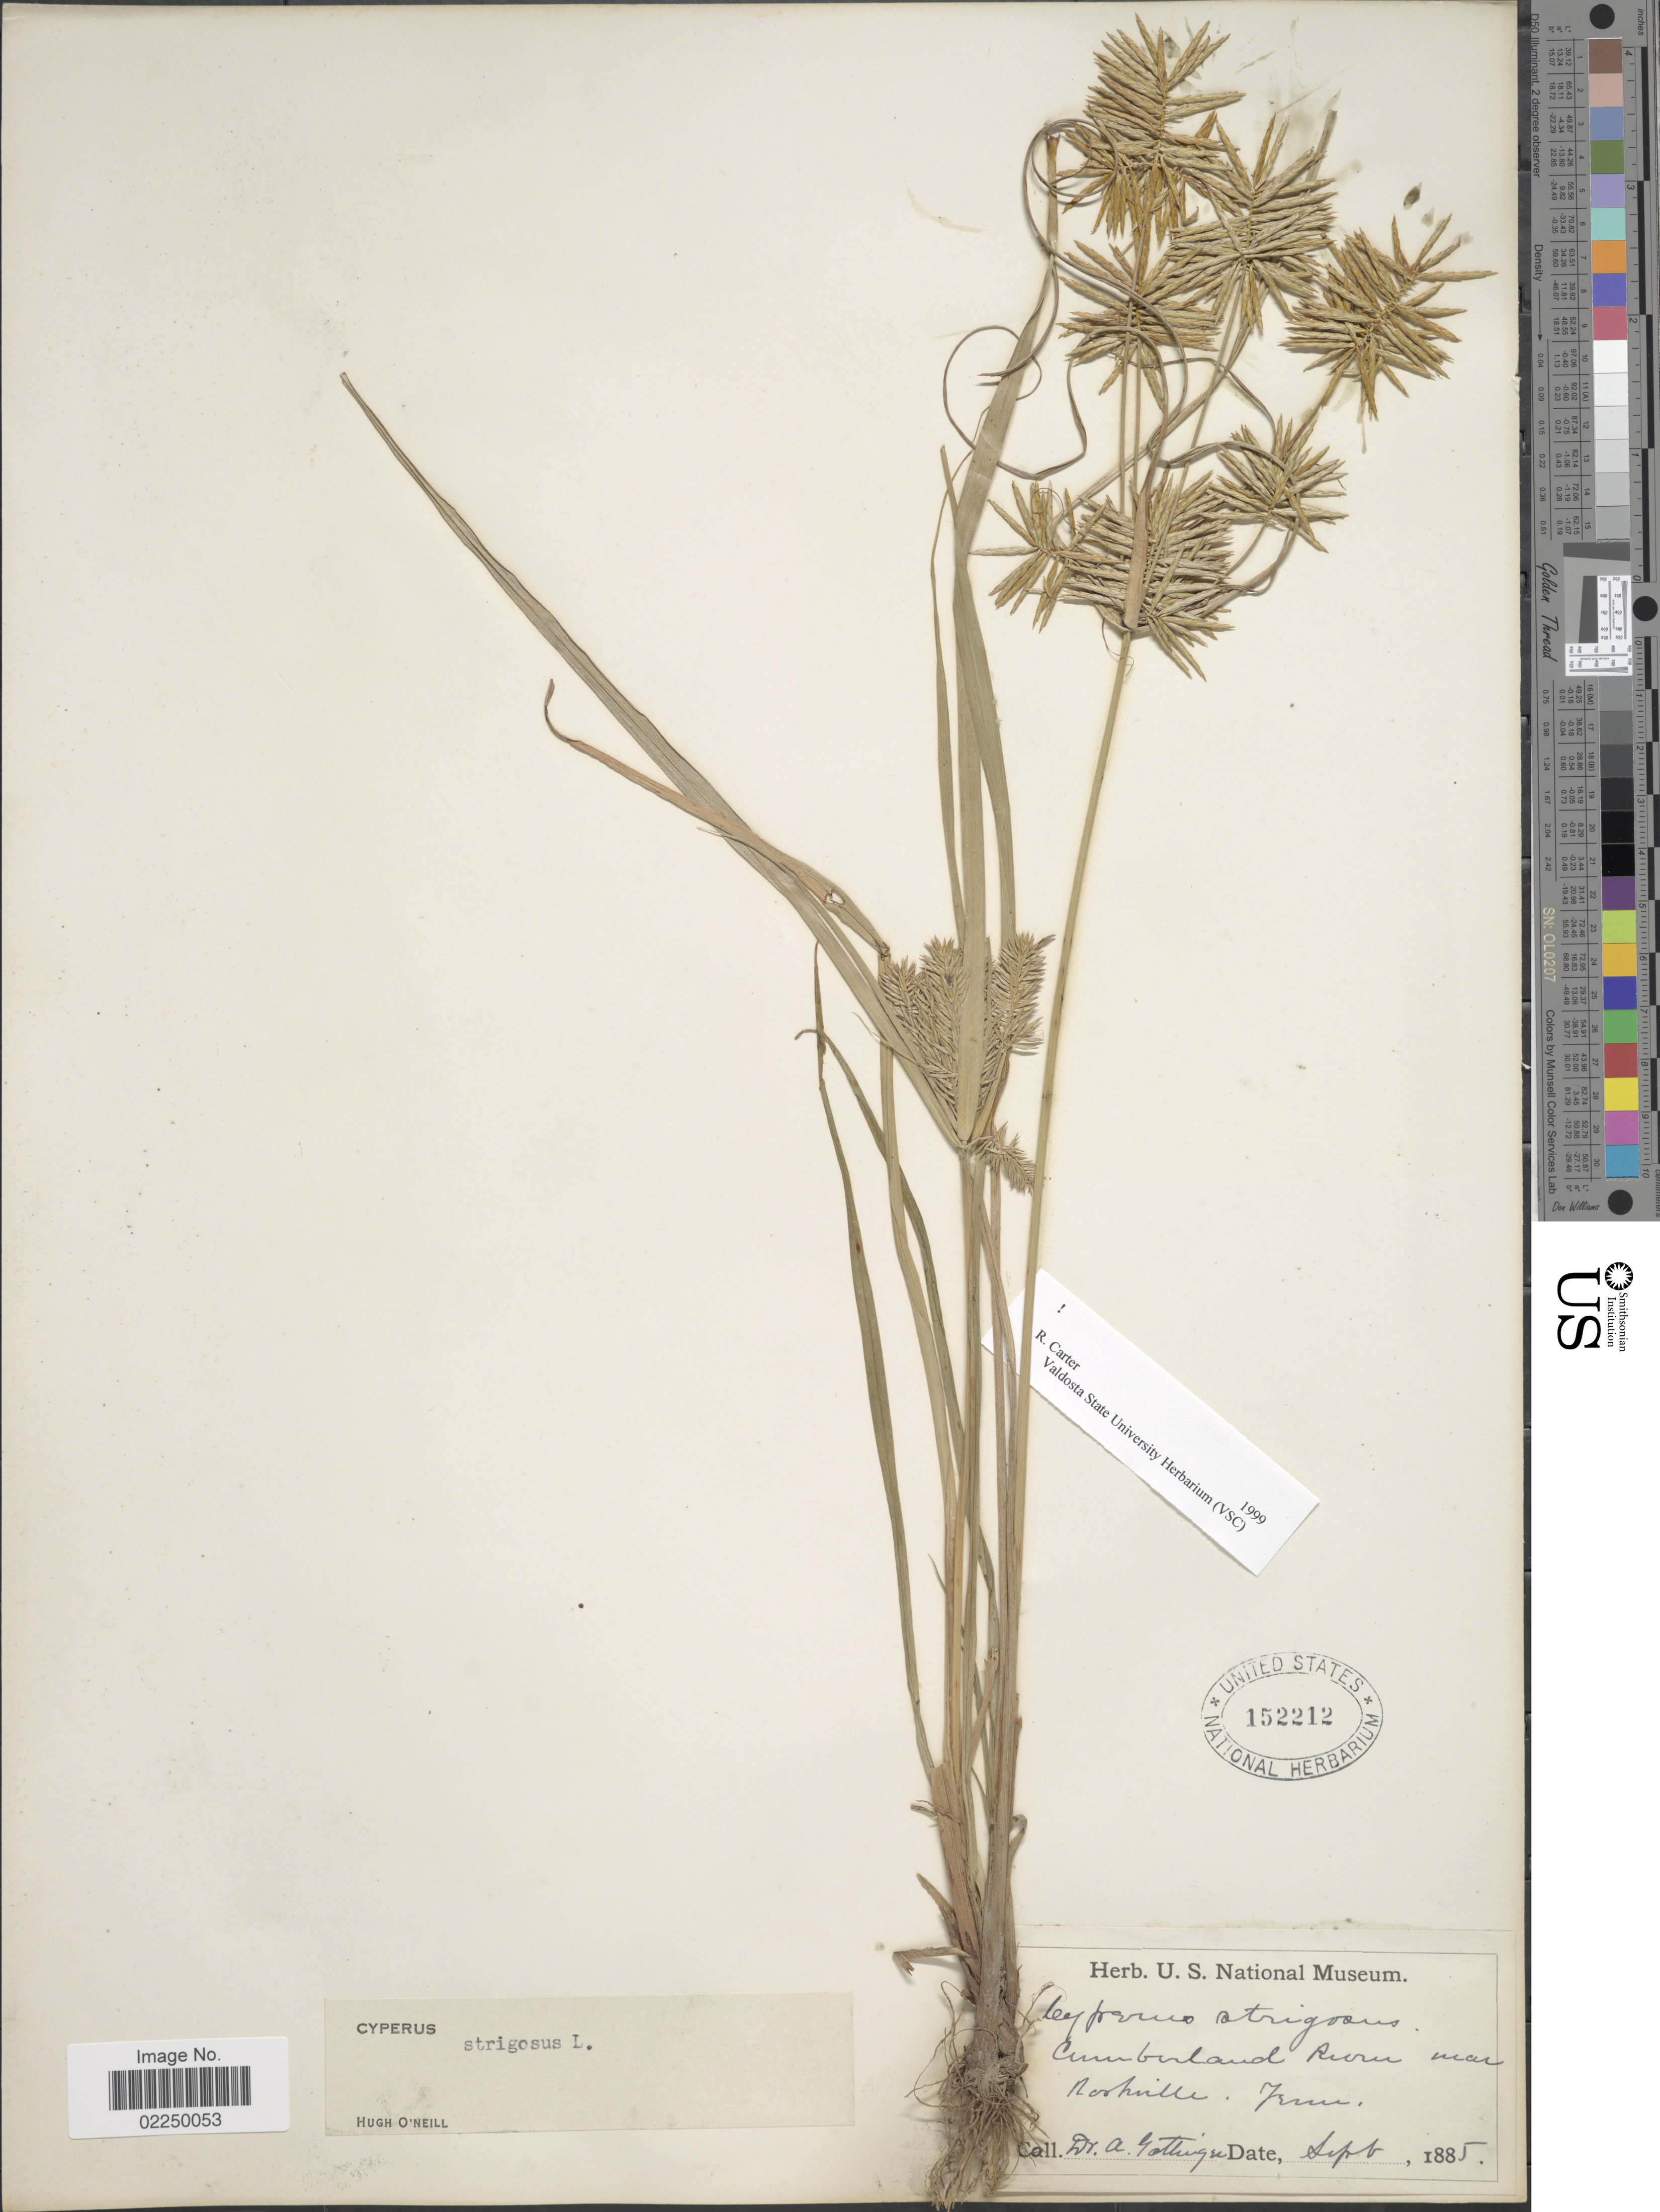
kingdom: Plantae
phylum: Tracheophyta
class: Liliopsida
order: Poales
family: Cyperaceae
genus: Cyperus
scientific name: Cyperus strigosus L.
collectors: A. Gattinger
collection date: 1885-09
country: United States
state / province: Tennessee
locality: Cumberland River near Nashville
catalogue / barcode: US 152212